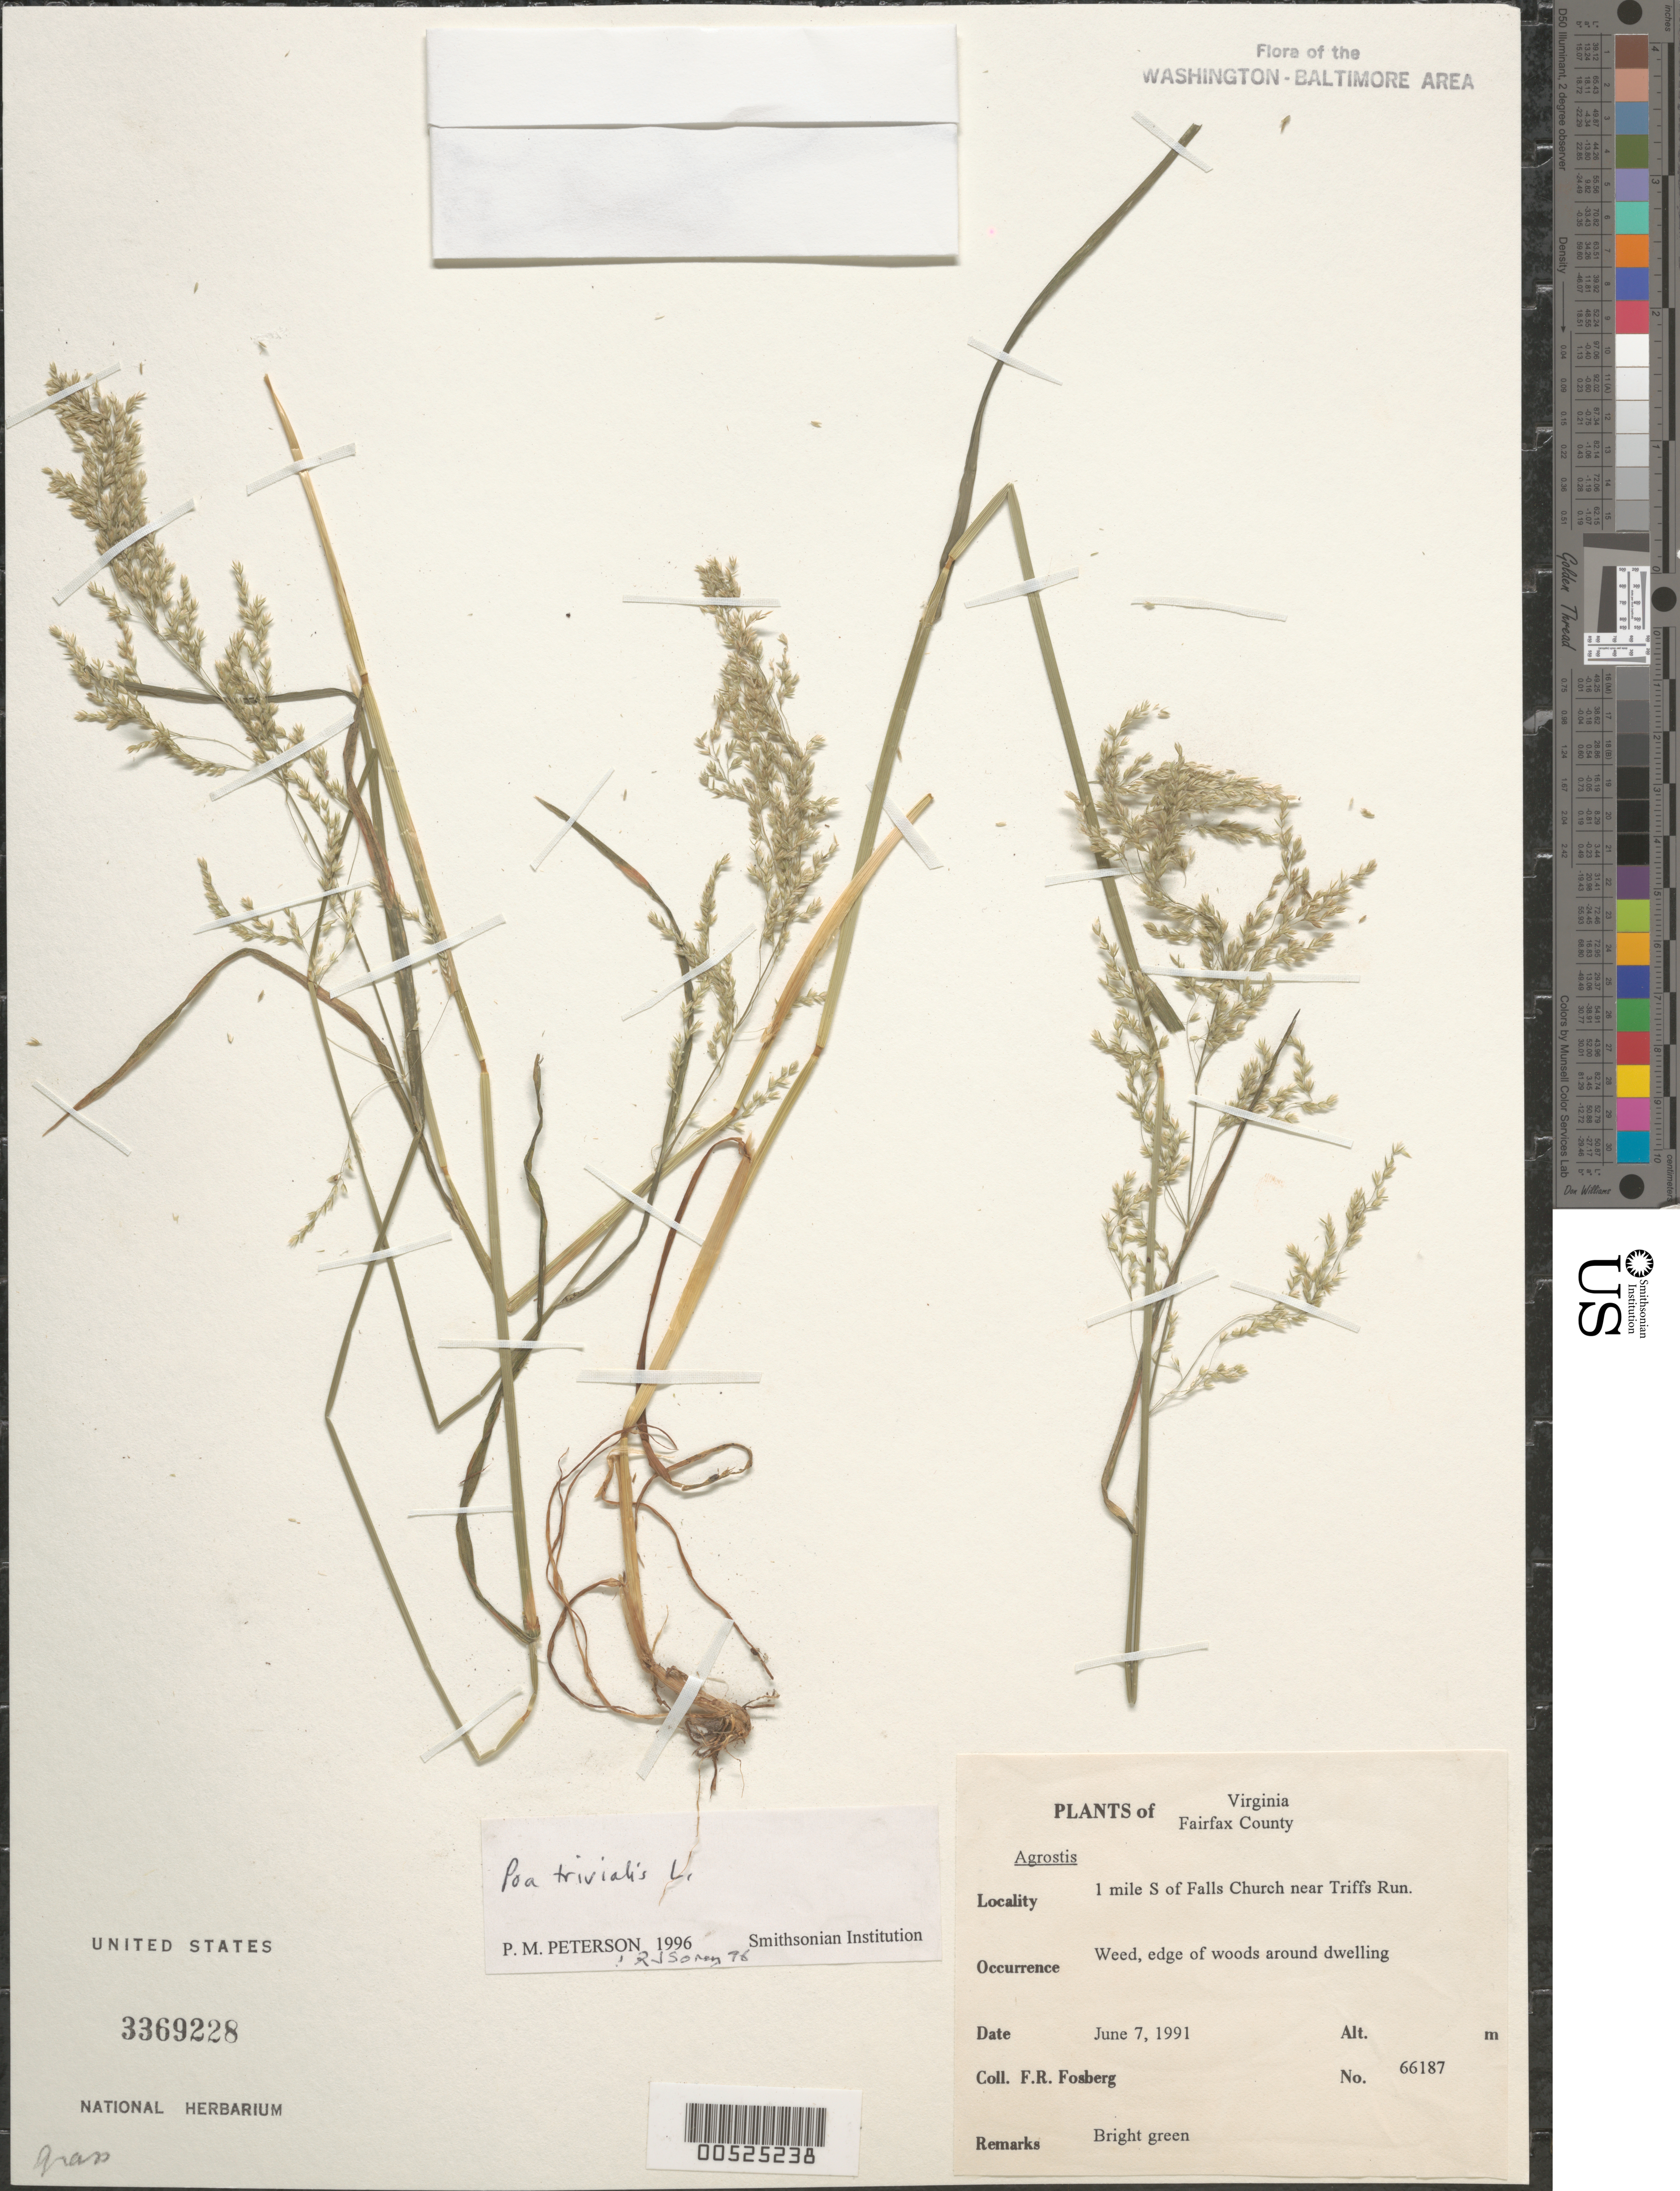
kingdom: Plantae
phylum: Tracheophyta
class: Liliopsida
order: Poales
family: Poaceae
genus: Poa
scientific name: Poa trivialis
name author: L.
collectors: F. R. Fosberg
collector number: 66187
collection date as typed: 07 Jun 1991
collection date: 1991-06-07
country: United States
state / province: Virginia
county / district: Fairfax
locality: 1 mi. S of Falls Church near Tripps Run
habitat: Weed, edge of woods around dwelling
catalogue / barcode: US 3369228